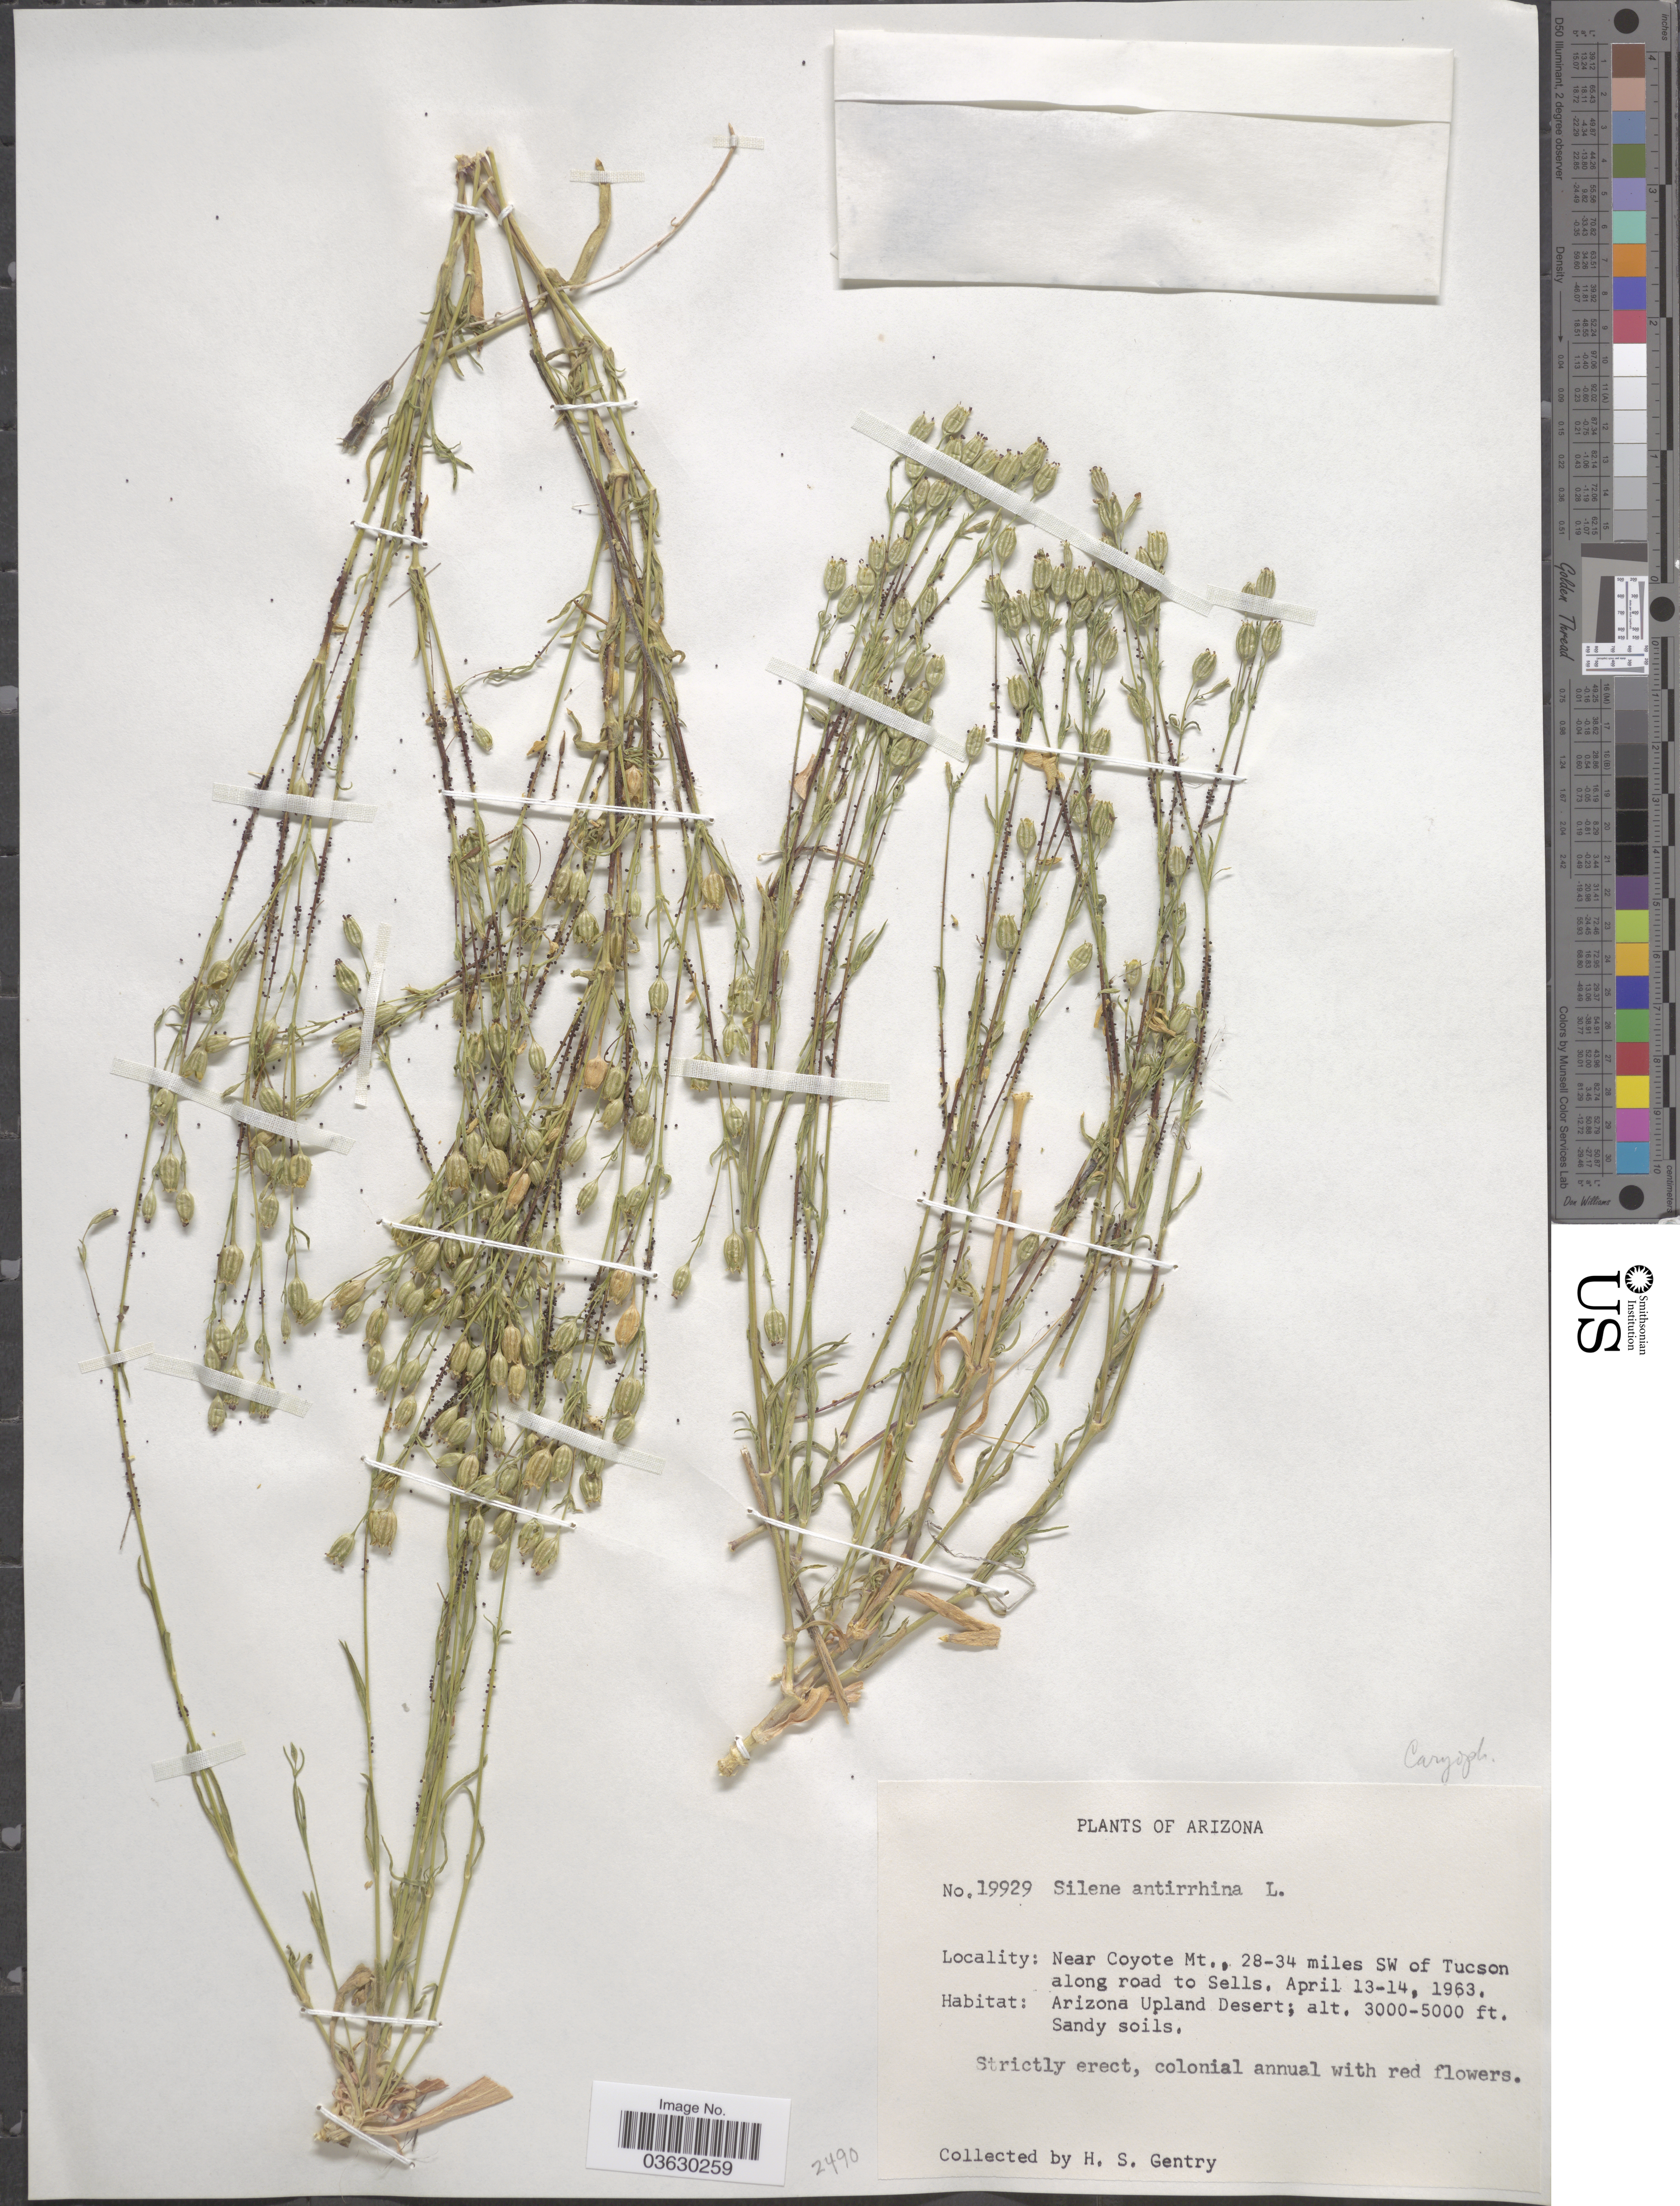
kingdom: Plantae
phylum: Tracheophyta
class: Magnoliopsida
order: Caryophyllales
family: Caryophyllaceae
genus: Silene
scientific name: Silene antirrhina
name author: L.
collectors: H. S. Gentry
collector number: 19929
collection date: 1963-04-13/1963-04-14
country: United States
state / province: Arizona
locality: Near Coyote Mt., 28-34 miles SW of Tucson along road to Sells. Arizona Upland Desert.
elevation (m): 914